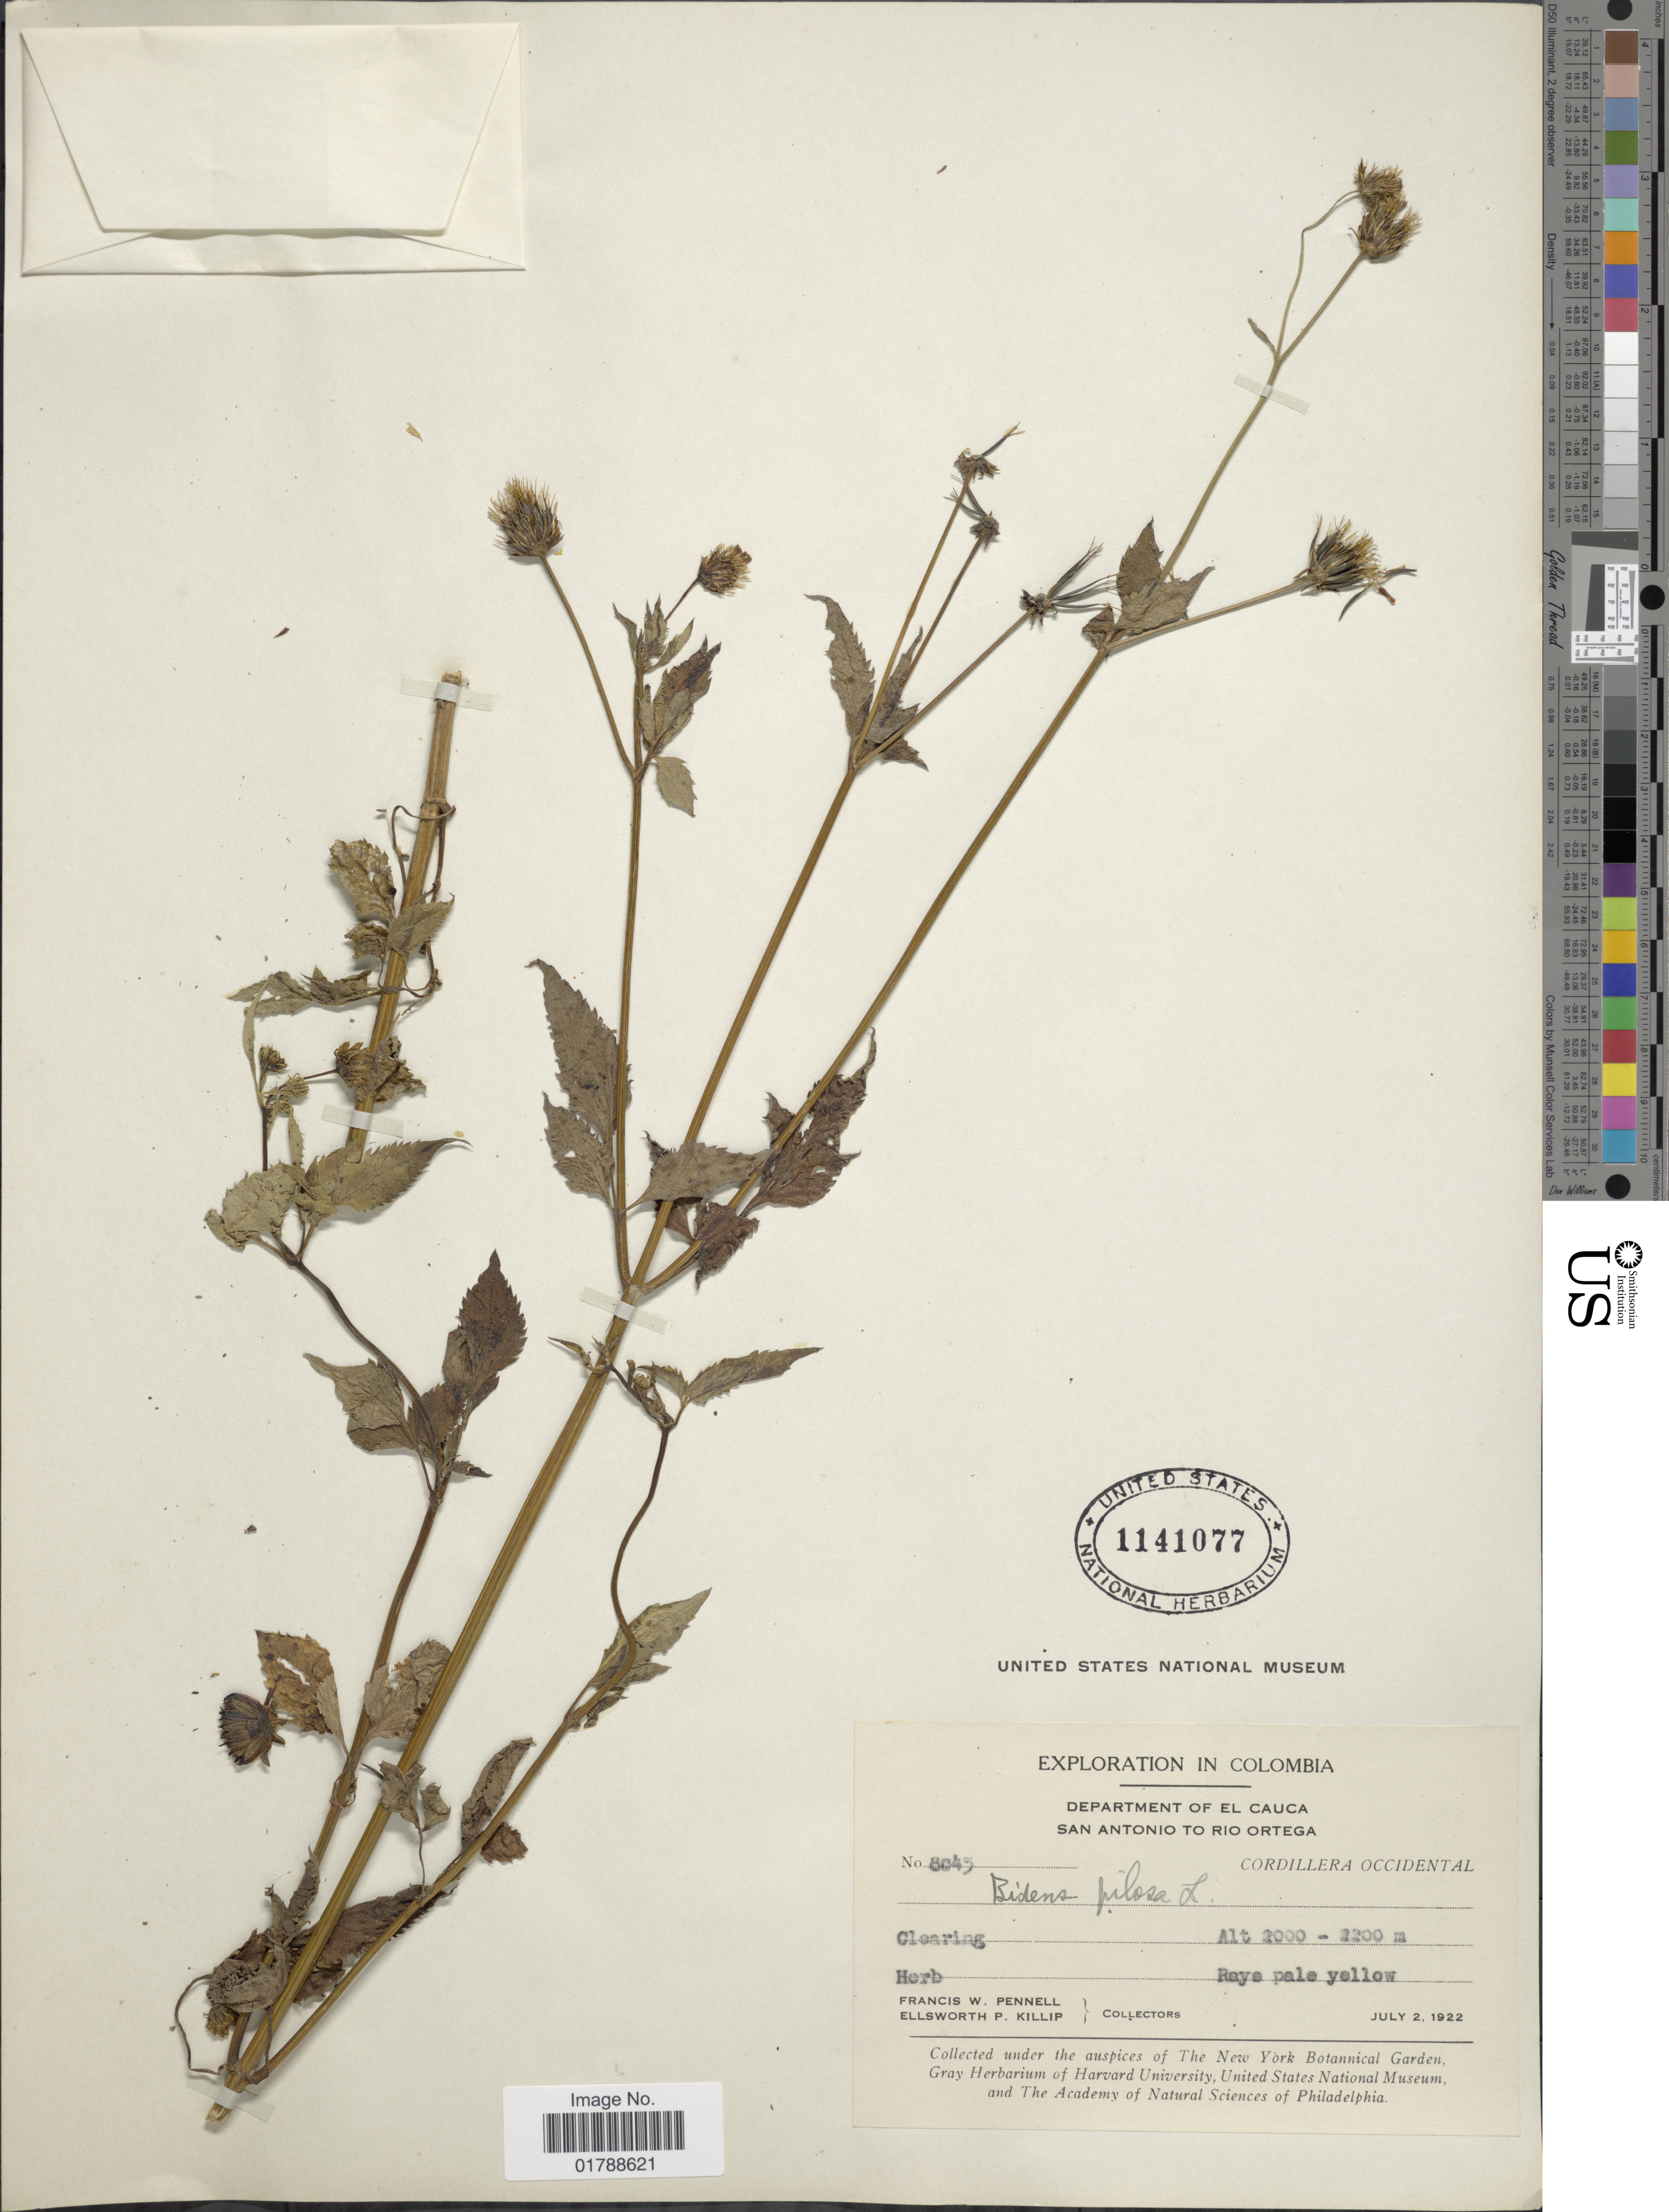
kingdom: Plantae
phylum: Tracheophyta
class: Magnoliopsida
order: Asterales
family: Asteraceae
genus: Bidens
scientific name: Bidens pilosa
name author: L.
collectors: F. W. Pennell & E. P. Killip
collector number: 8045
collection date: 1922-07-02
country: Colombia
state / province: Cauca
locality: San Antonio to Rio Ortega. Cordillera Occidental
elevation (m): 2000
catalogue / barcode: US 1141077